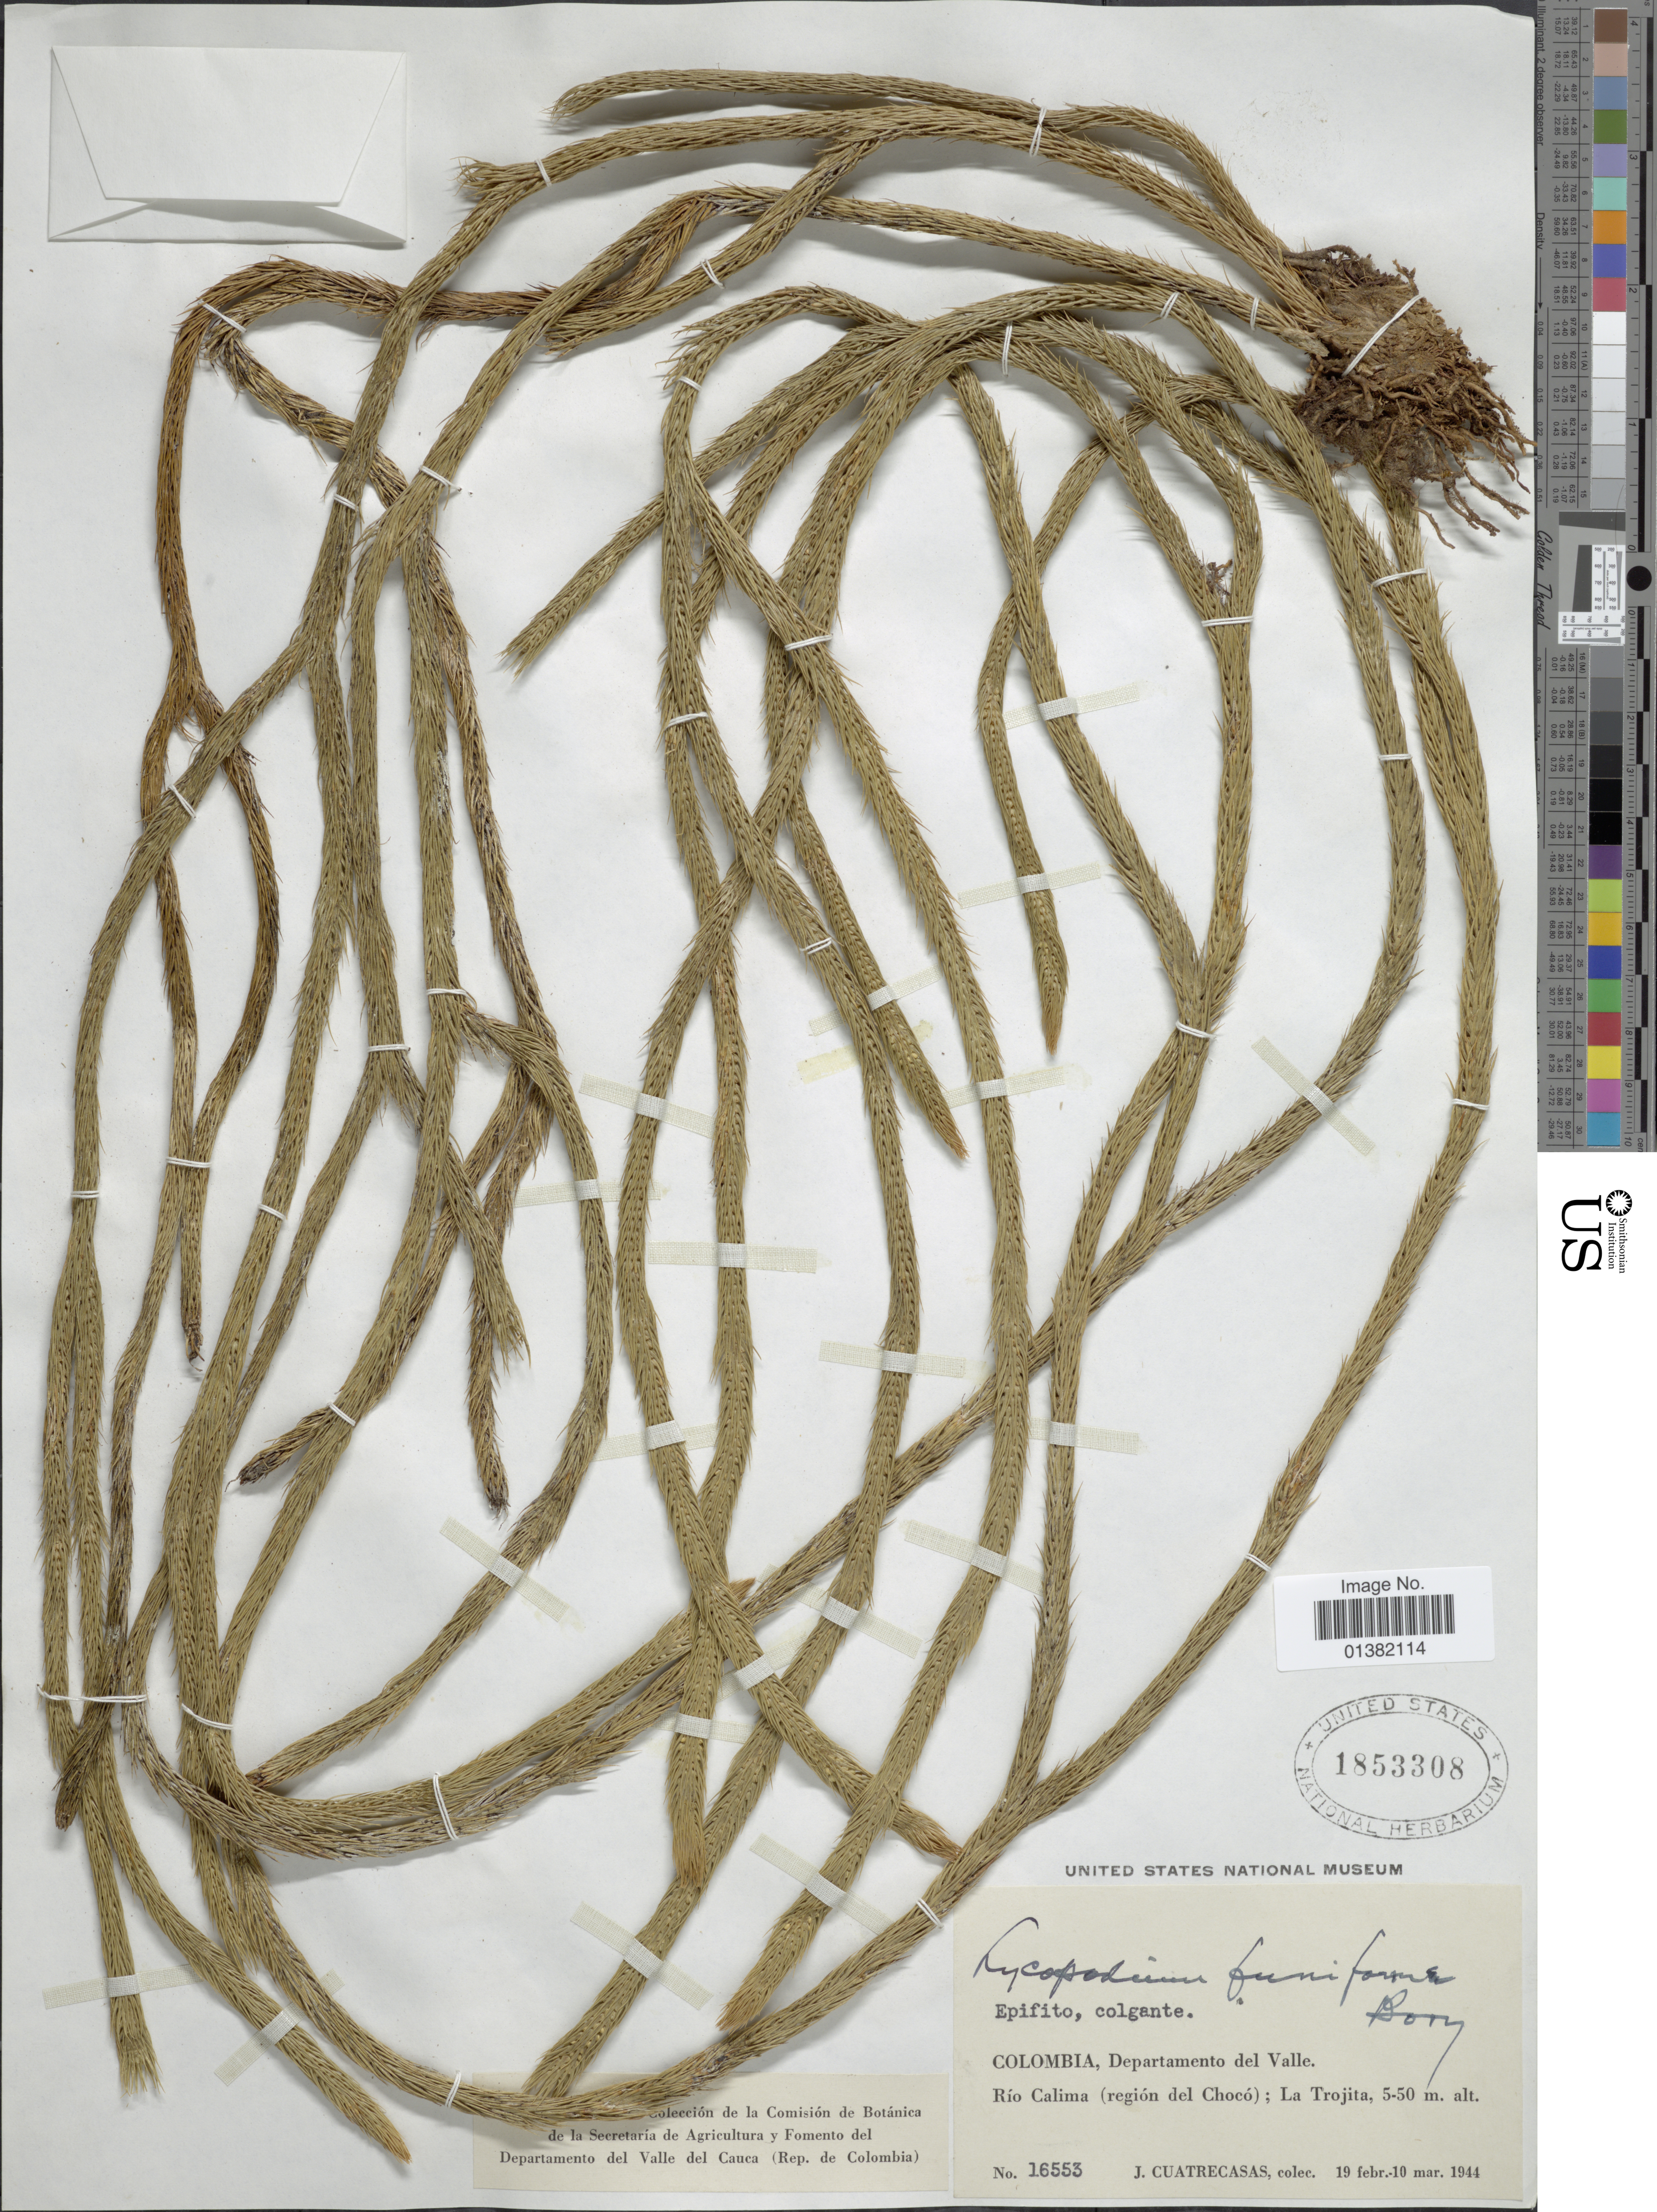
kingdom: Plantae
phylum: Tracheophyta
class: Lycopodiopsida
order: Lycopodiales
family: Lycopodiaceae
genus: Phlegmariurus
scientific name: Phlegmariurus funiformis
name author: (Cham. & Spring) B. Øllg.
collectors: J. Cuatrecasas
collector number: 16553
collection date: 1944-02-19/1944-03-10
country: Colombia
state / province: Valle del Cauca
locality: Río Calima (región del Chocó); La Trojita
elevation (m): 5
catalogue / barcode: US 1853308